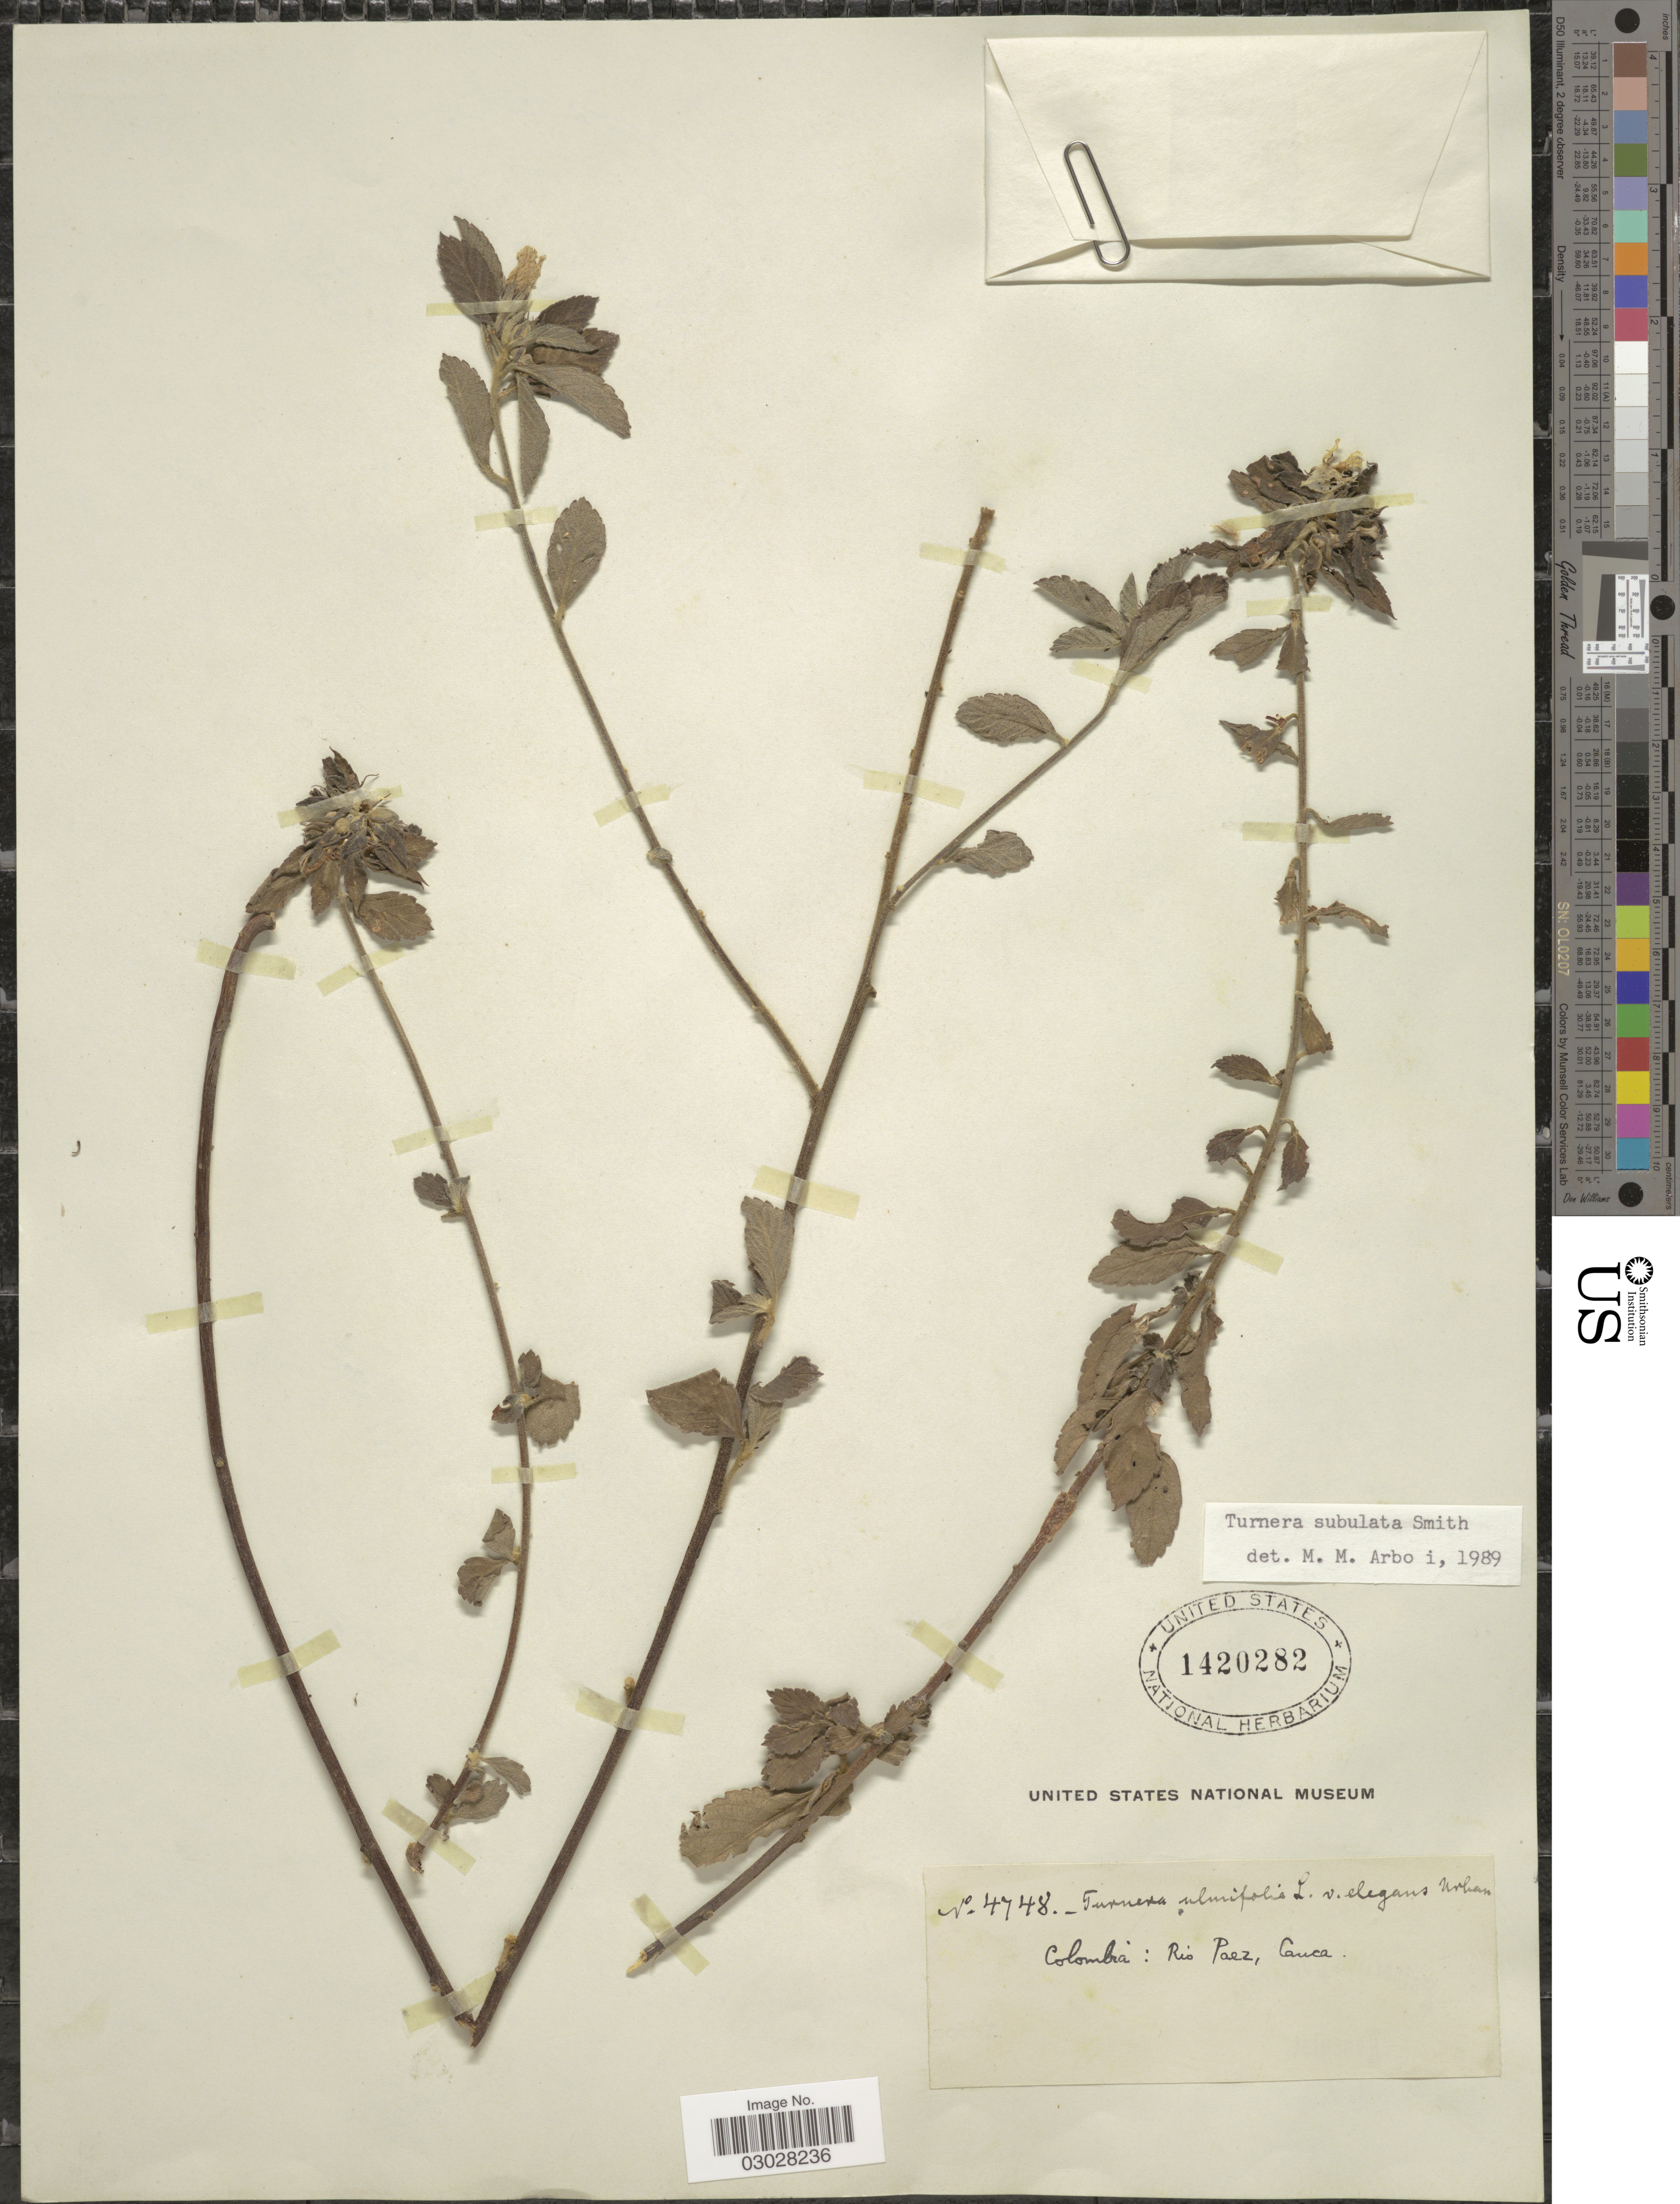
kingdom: Plantae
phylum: Tracheophyta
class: Magnoliopsida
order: Malpighiales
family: Turneraceae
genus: Turnera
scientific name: Turnera subulata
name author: Sm.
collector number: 4748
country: Colombia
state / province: Cauca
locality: Rio Paez.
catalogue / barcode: US 1420282